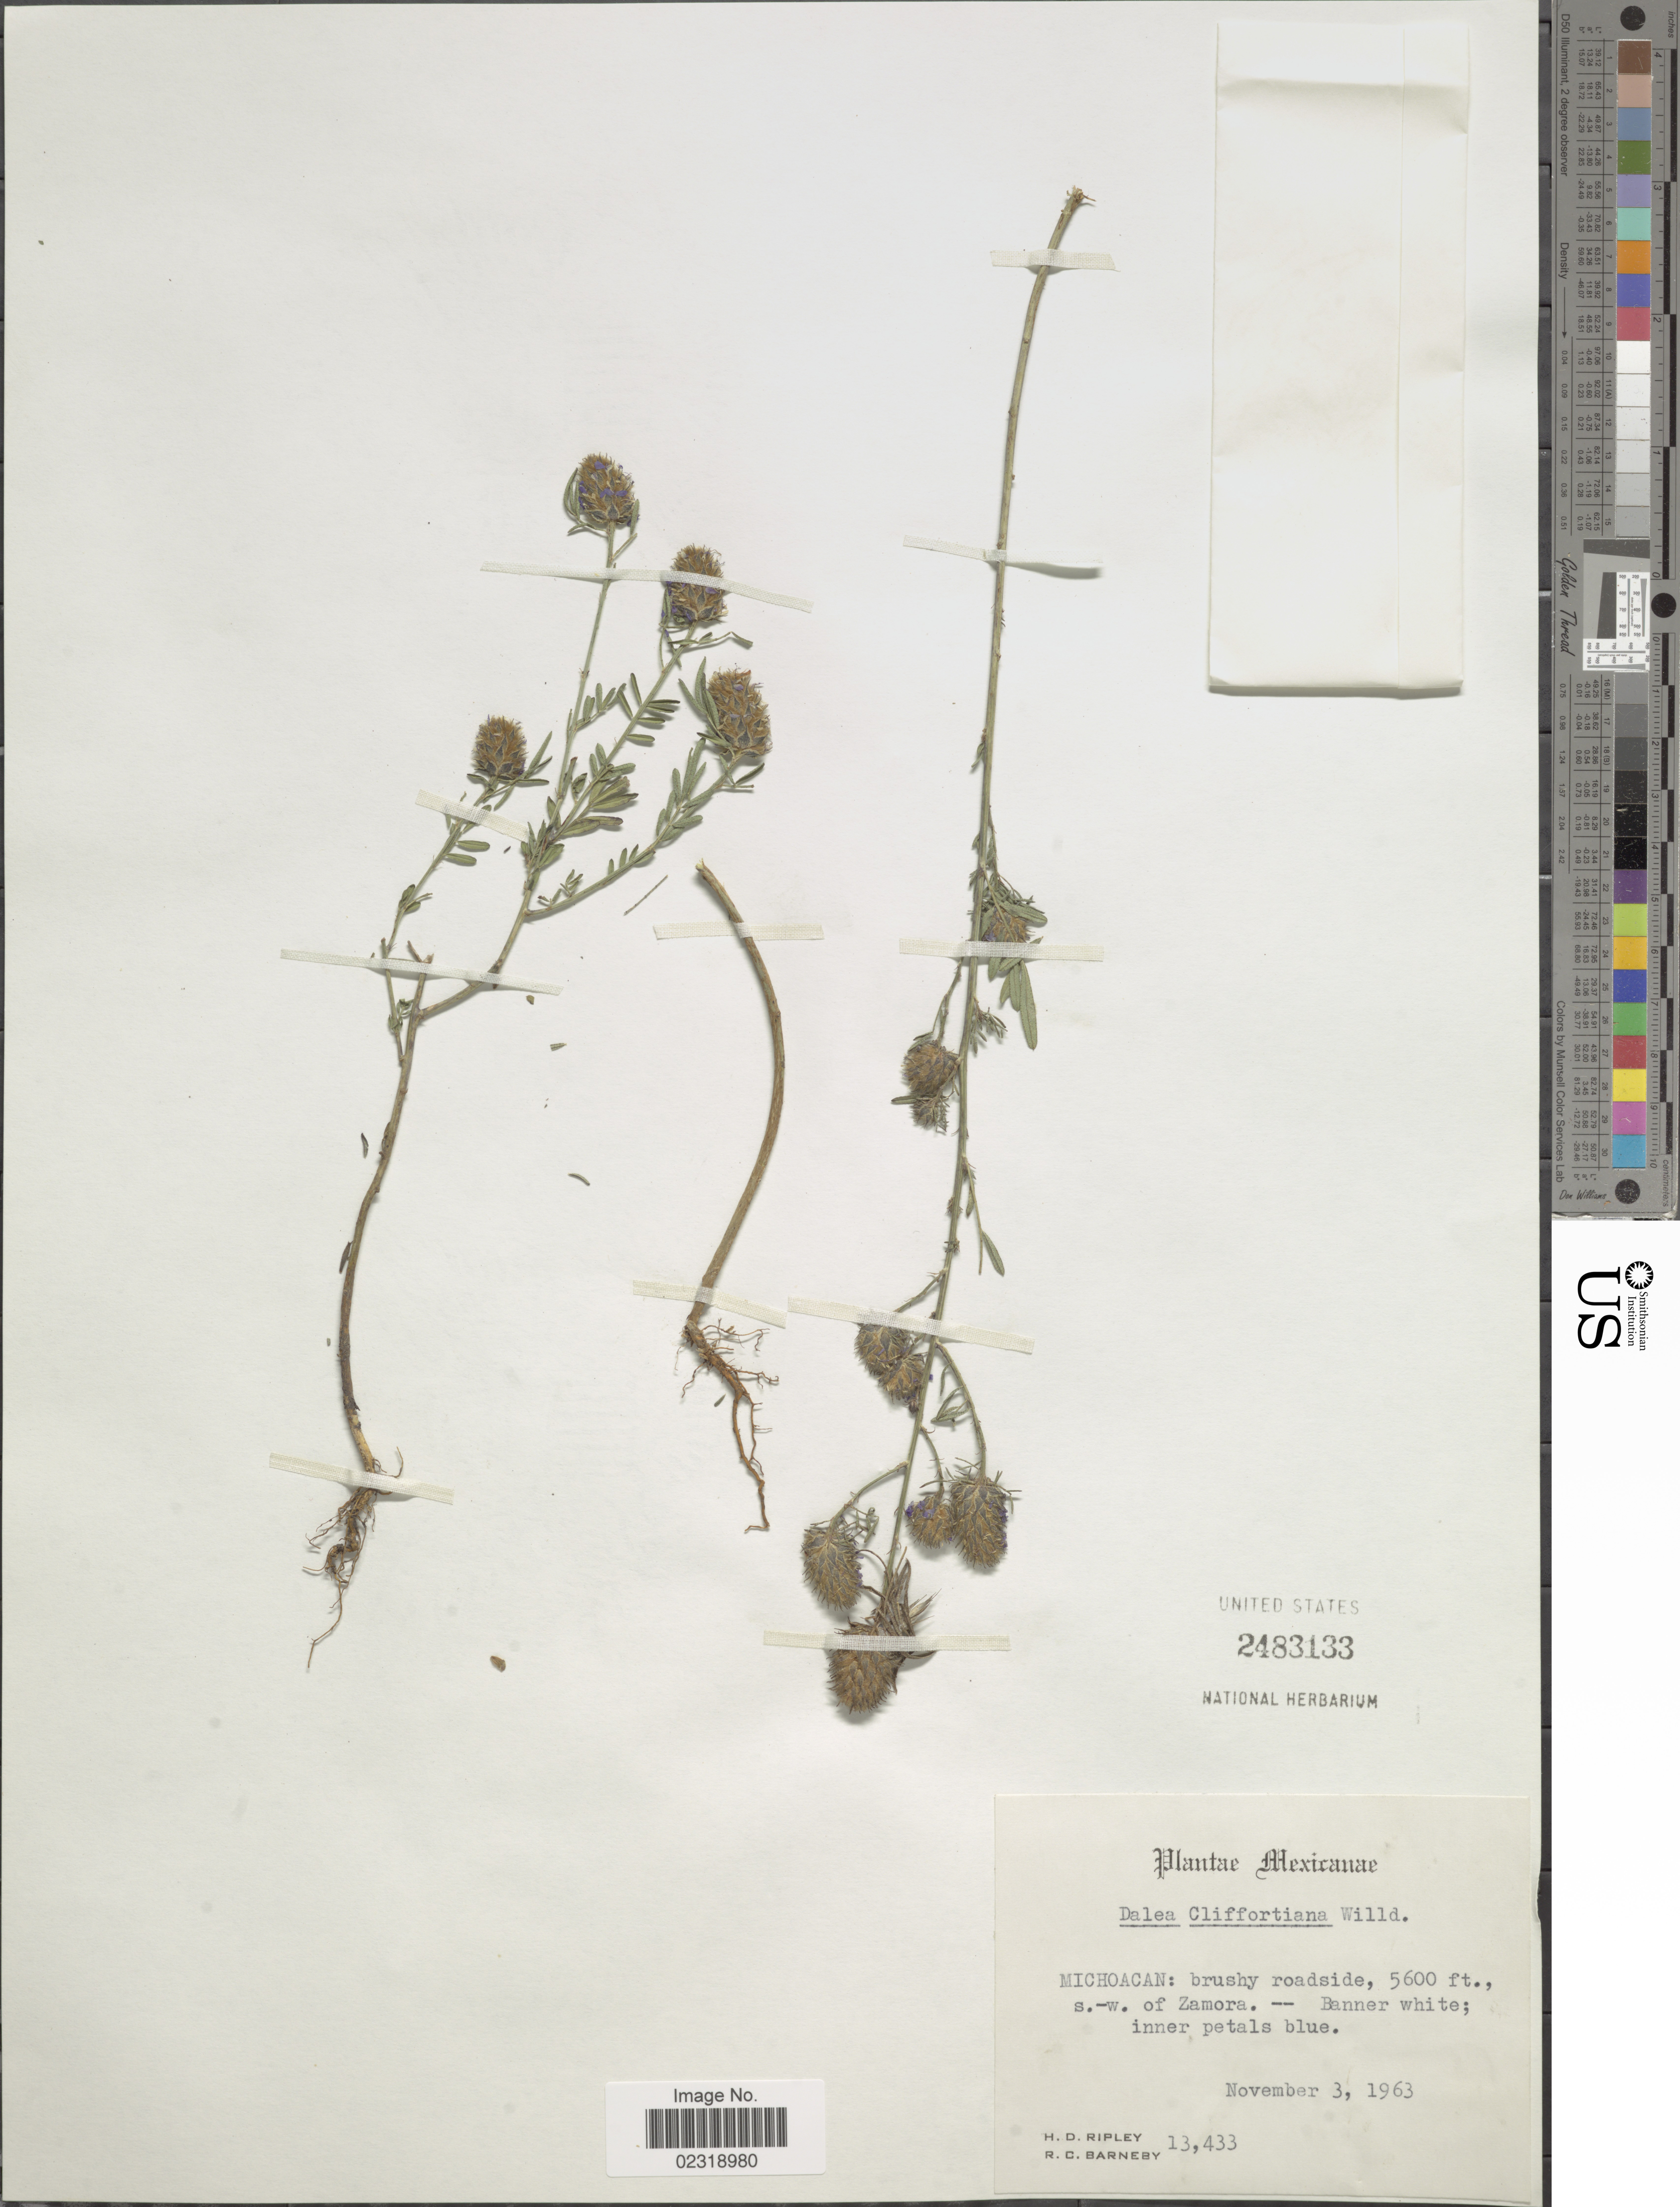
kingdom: Plantae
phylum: Tracheophyta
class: Magnoliopsida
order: Fabales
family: Fabaceae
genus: Dalea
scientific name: Dalea cliffortiana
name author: Willd.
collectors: H. Ripley & R. C. Barneby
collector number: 13433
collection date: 1963-11-03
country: Mexico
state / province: Michoacán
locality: Michoacan: brushy roadside, s.-w. of Zamora.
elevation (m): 1707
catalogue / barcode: US 2483133